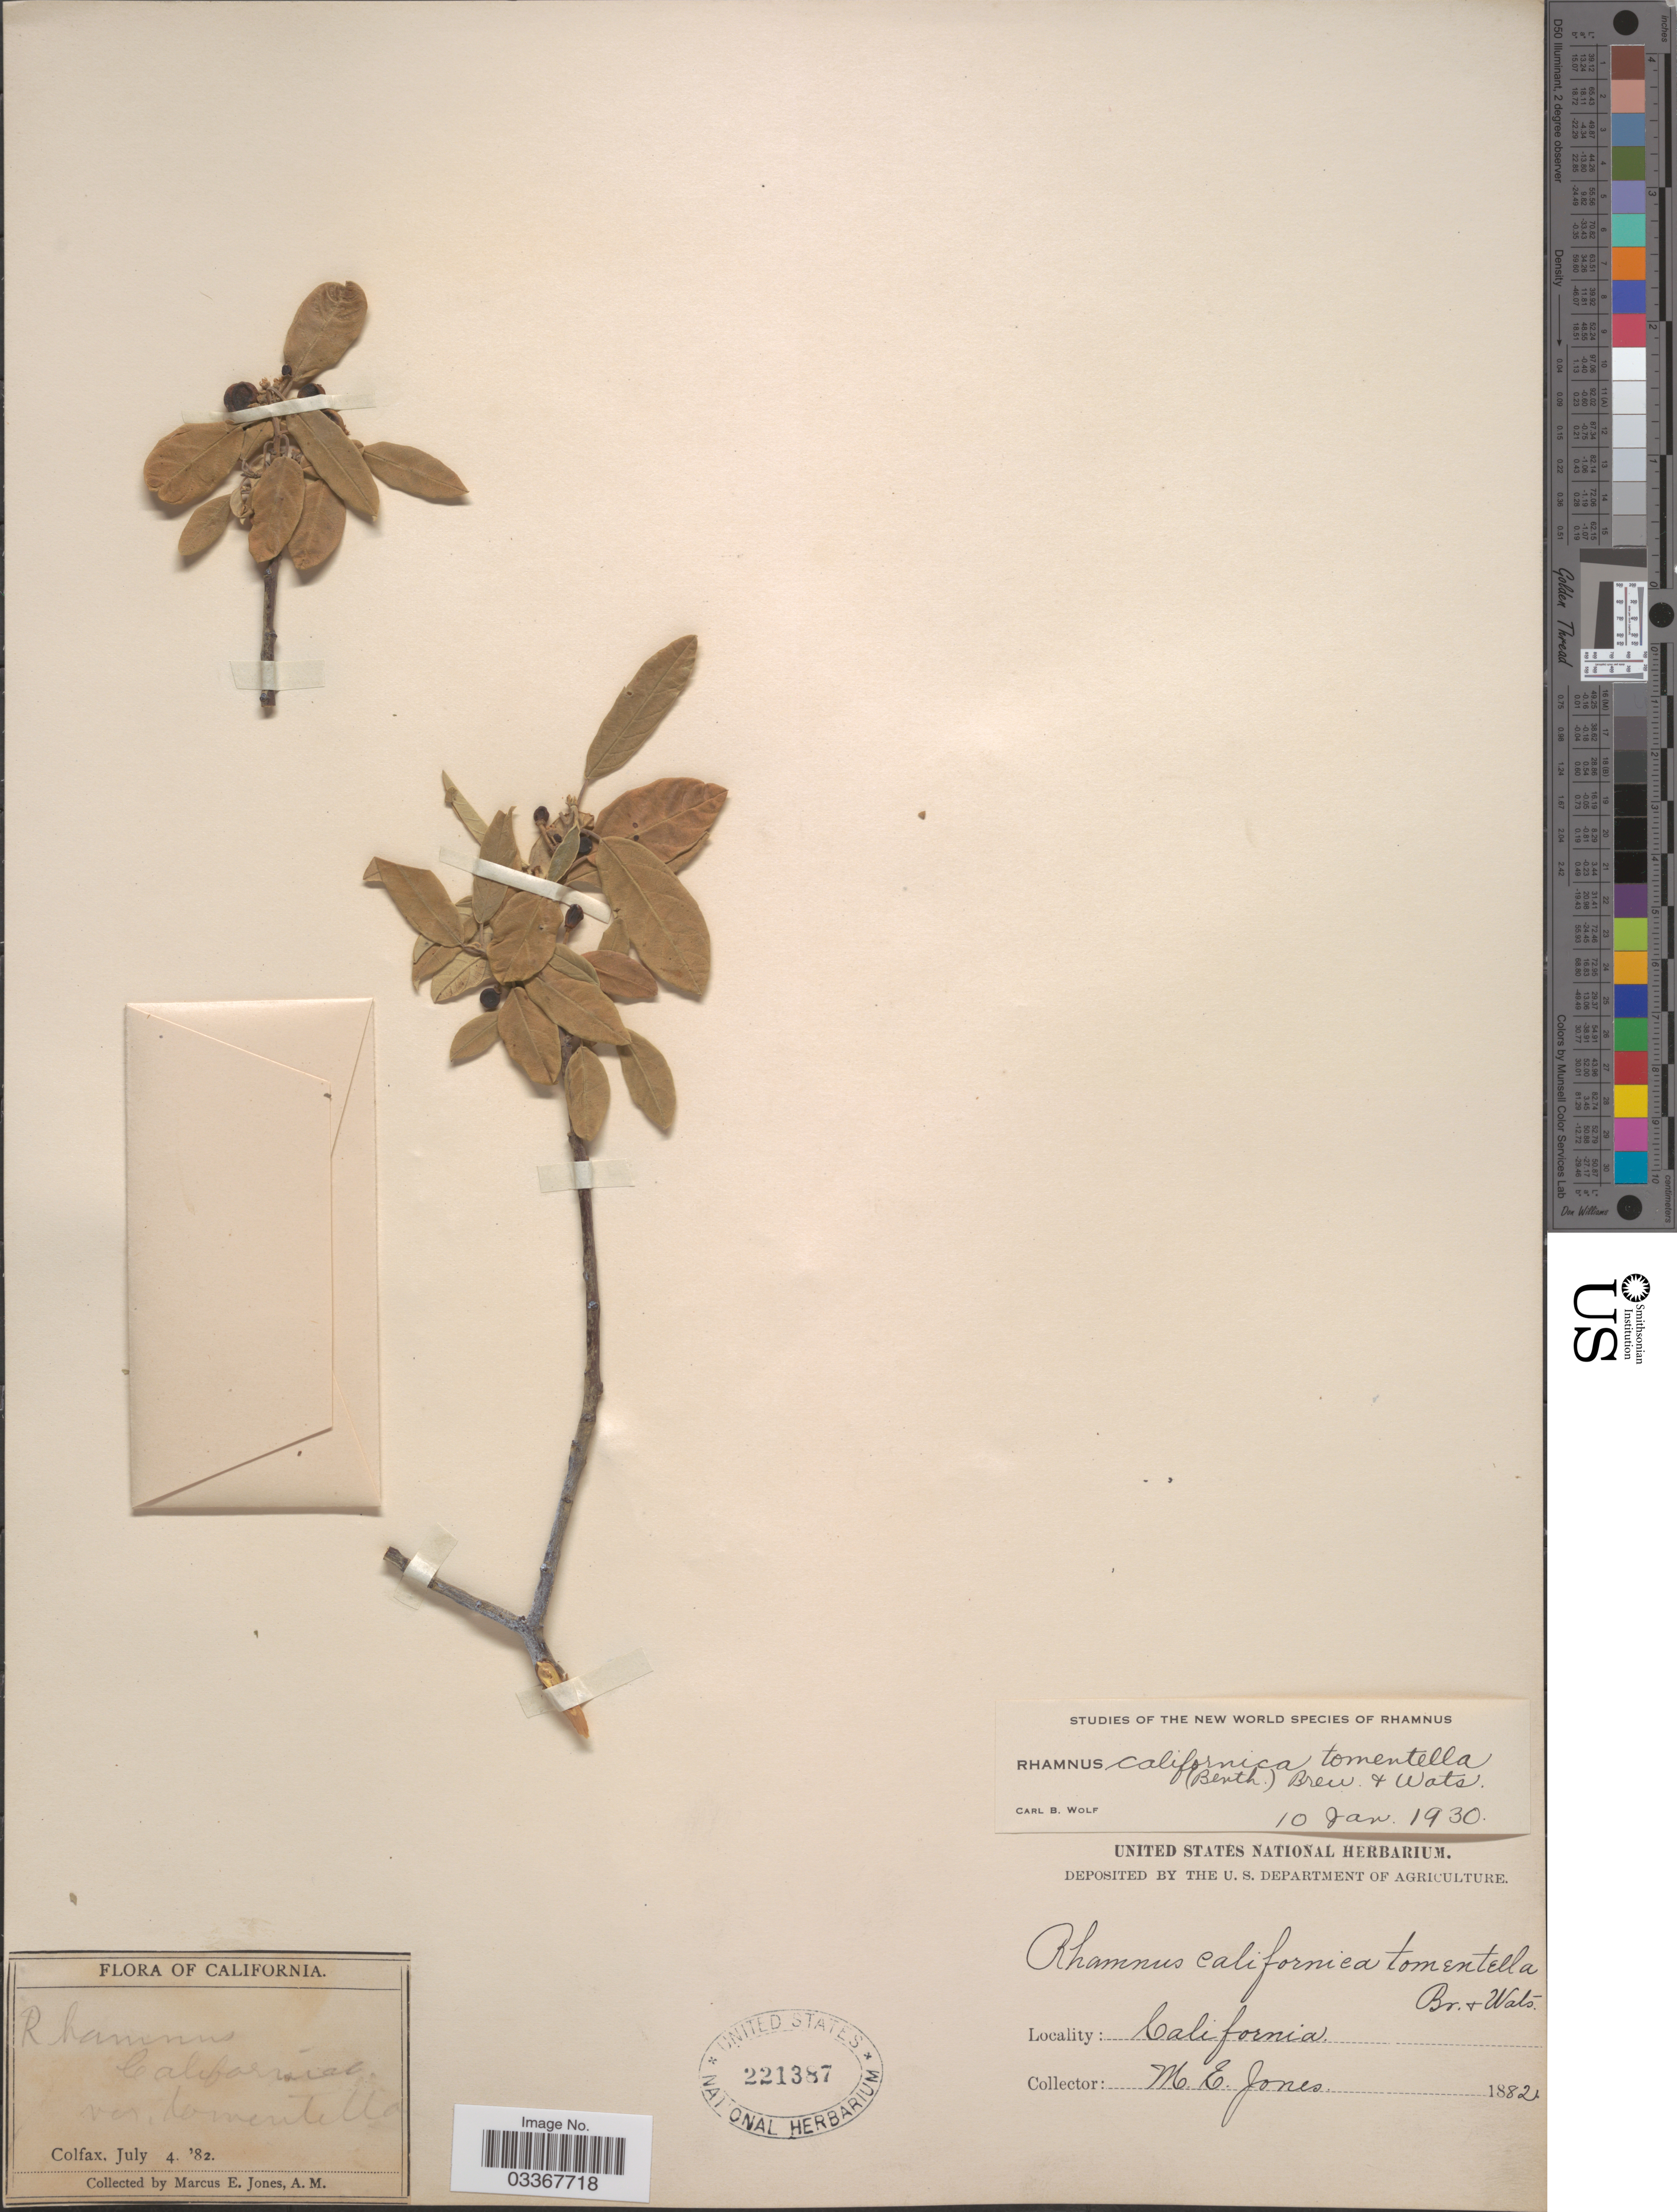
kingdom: Plantae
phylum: Tracheophyta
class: Magnoliopsida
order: Rosales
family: Rhamnaceae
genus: Frangula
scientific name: Frangula californica subsp. tomentella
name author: (Benth.) Kartesz & Gandhi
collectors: M. E. Jones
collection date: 1882-07-04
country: United States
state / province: California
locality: Colfax.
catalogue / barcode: US 221387